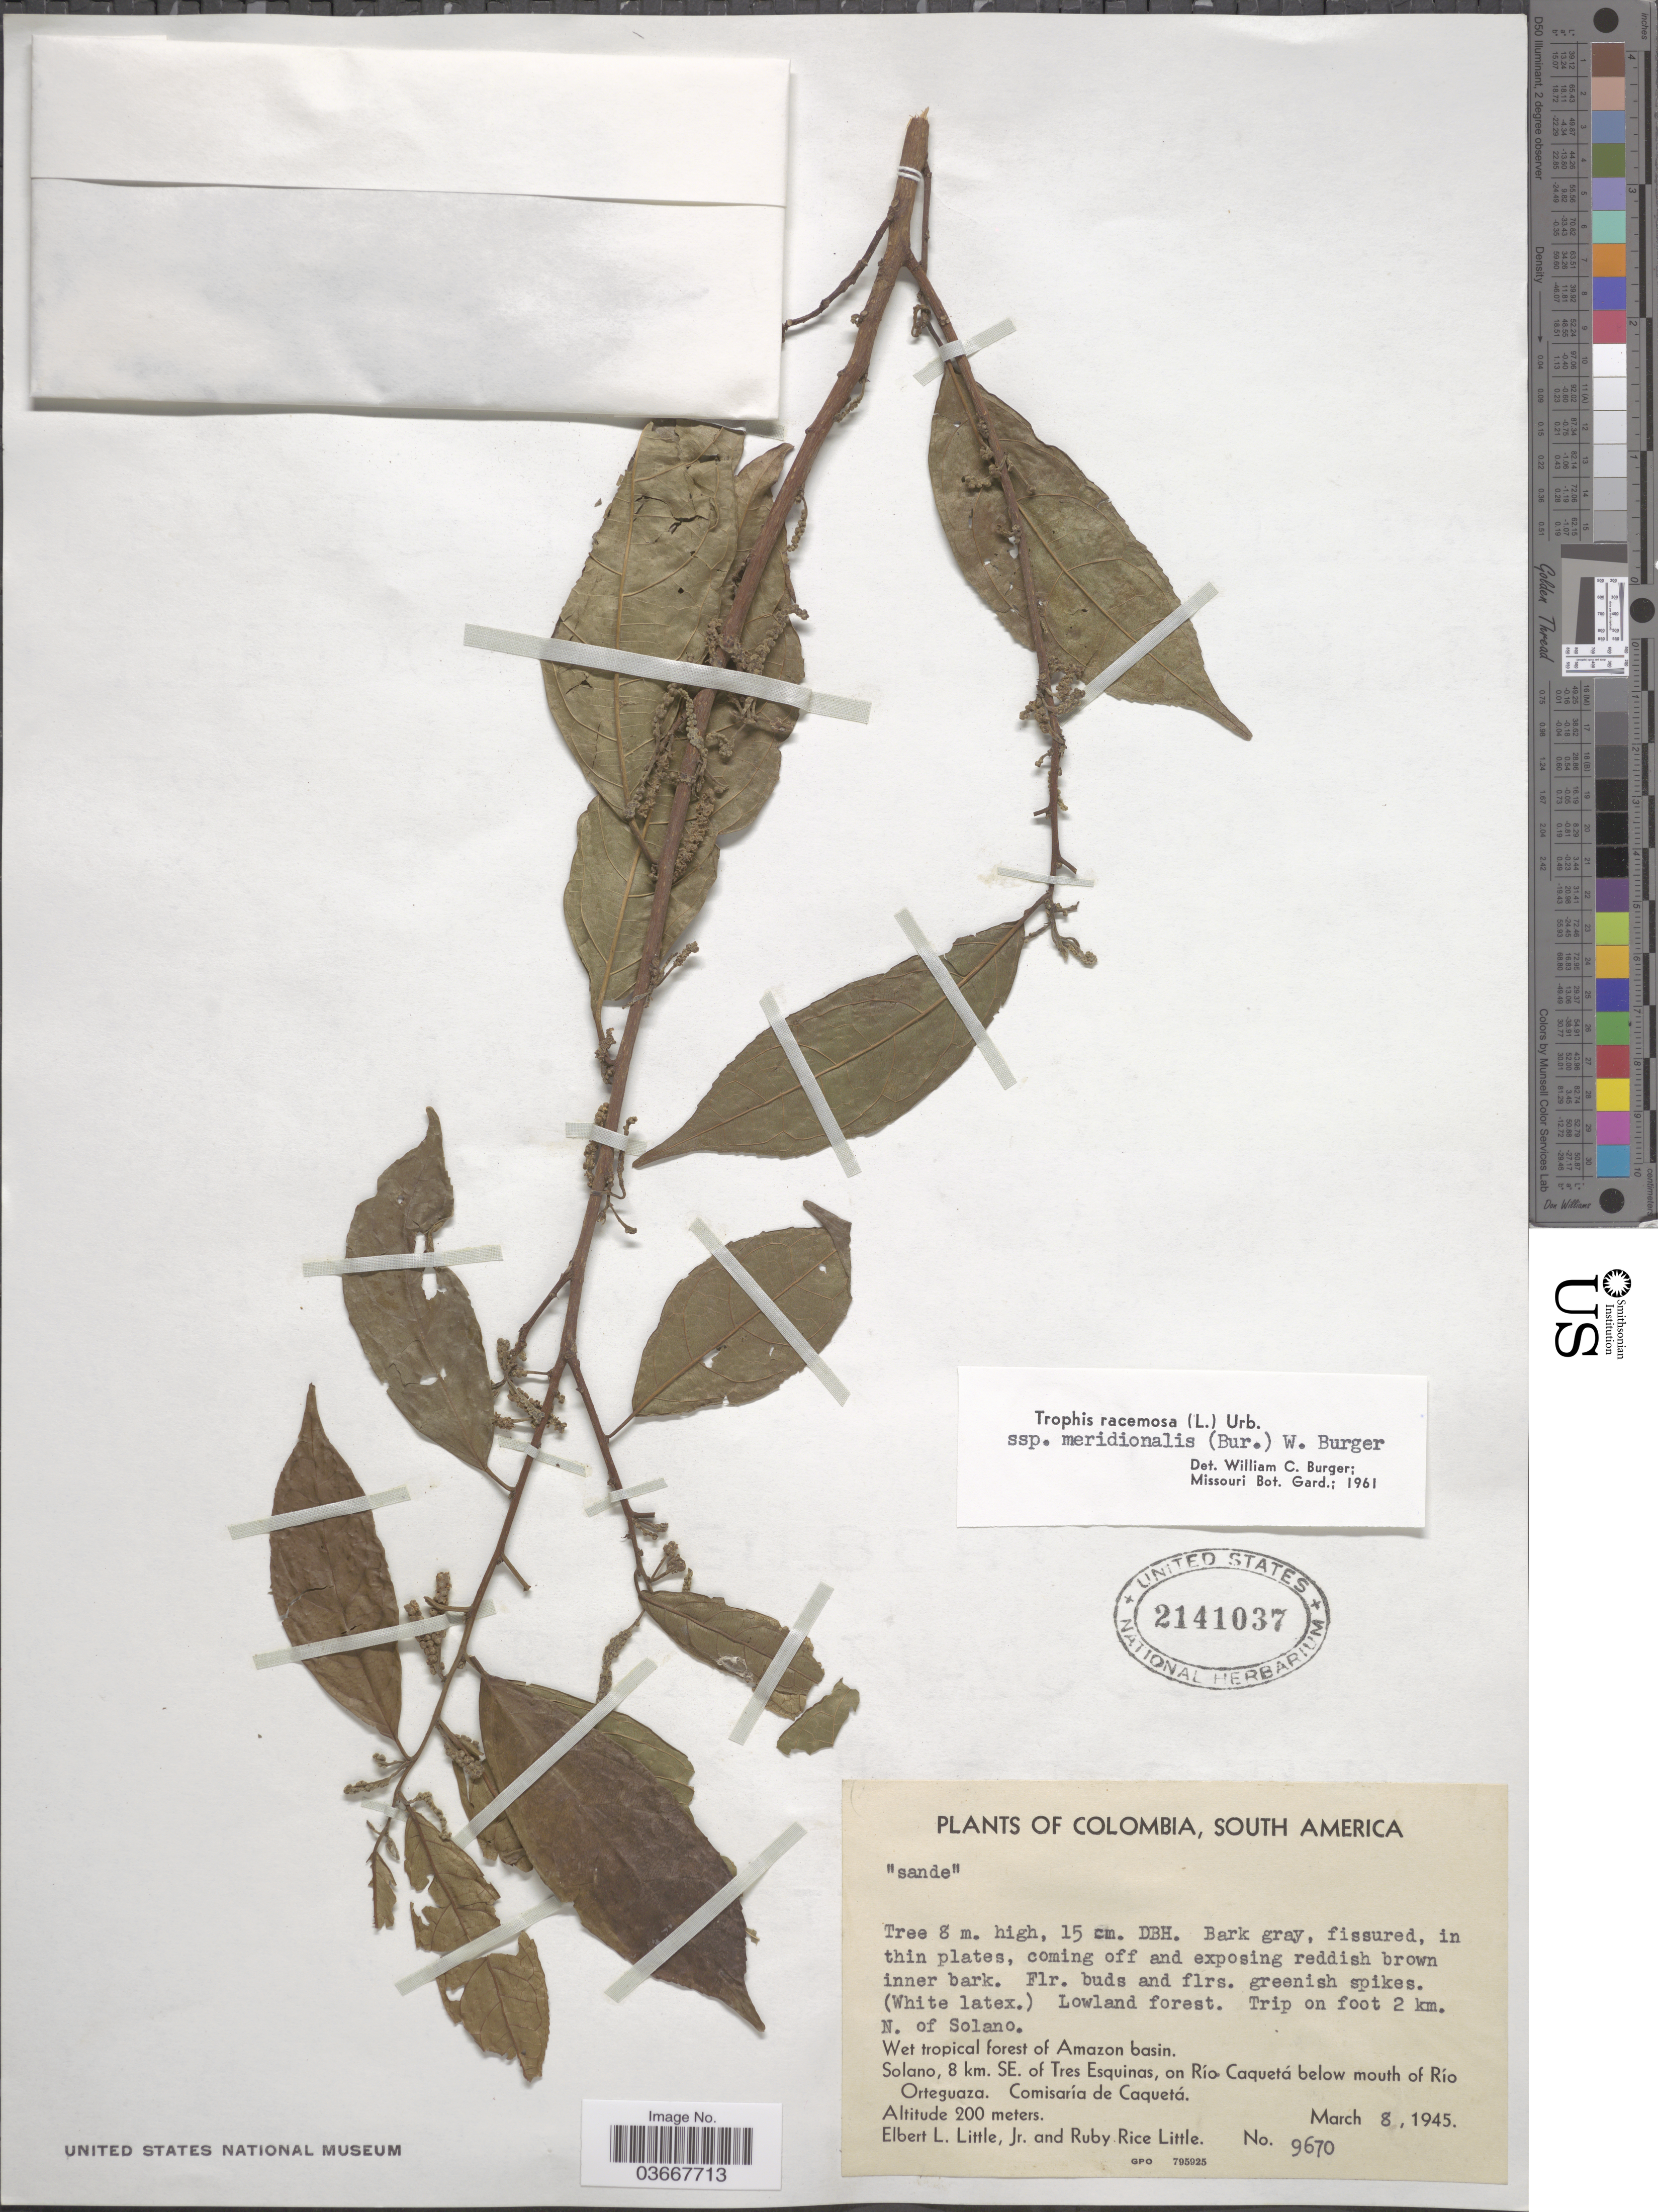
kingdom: Plantae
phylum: Tracheophyta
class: Magnoliopsida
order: Rosales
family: Moraceae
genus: Trophis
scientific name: Trophis racemosa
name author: (L.) Urb.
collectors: E. L. Little & R. R. Little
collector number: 9670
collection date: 1945-03-08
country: Colombia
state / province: Caquetá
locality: Lowland forest. Trip on foot 2 km. N. of Solano. Wet tropical forest of Amazon basin. Solano, 8 km. SE. of Tres Esquinas, on Río Caquetá below mouth of Río Orteguaza. Comisaría de Caquetá.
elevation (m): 200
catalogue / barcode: US 2141037